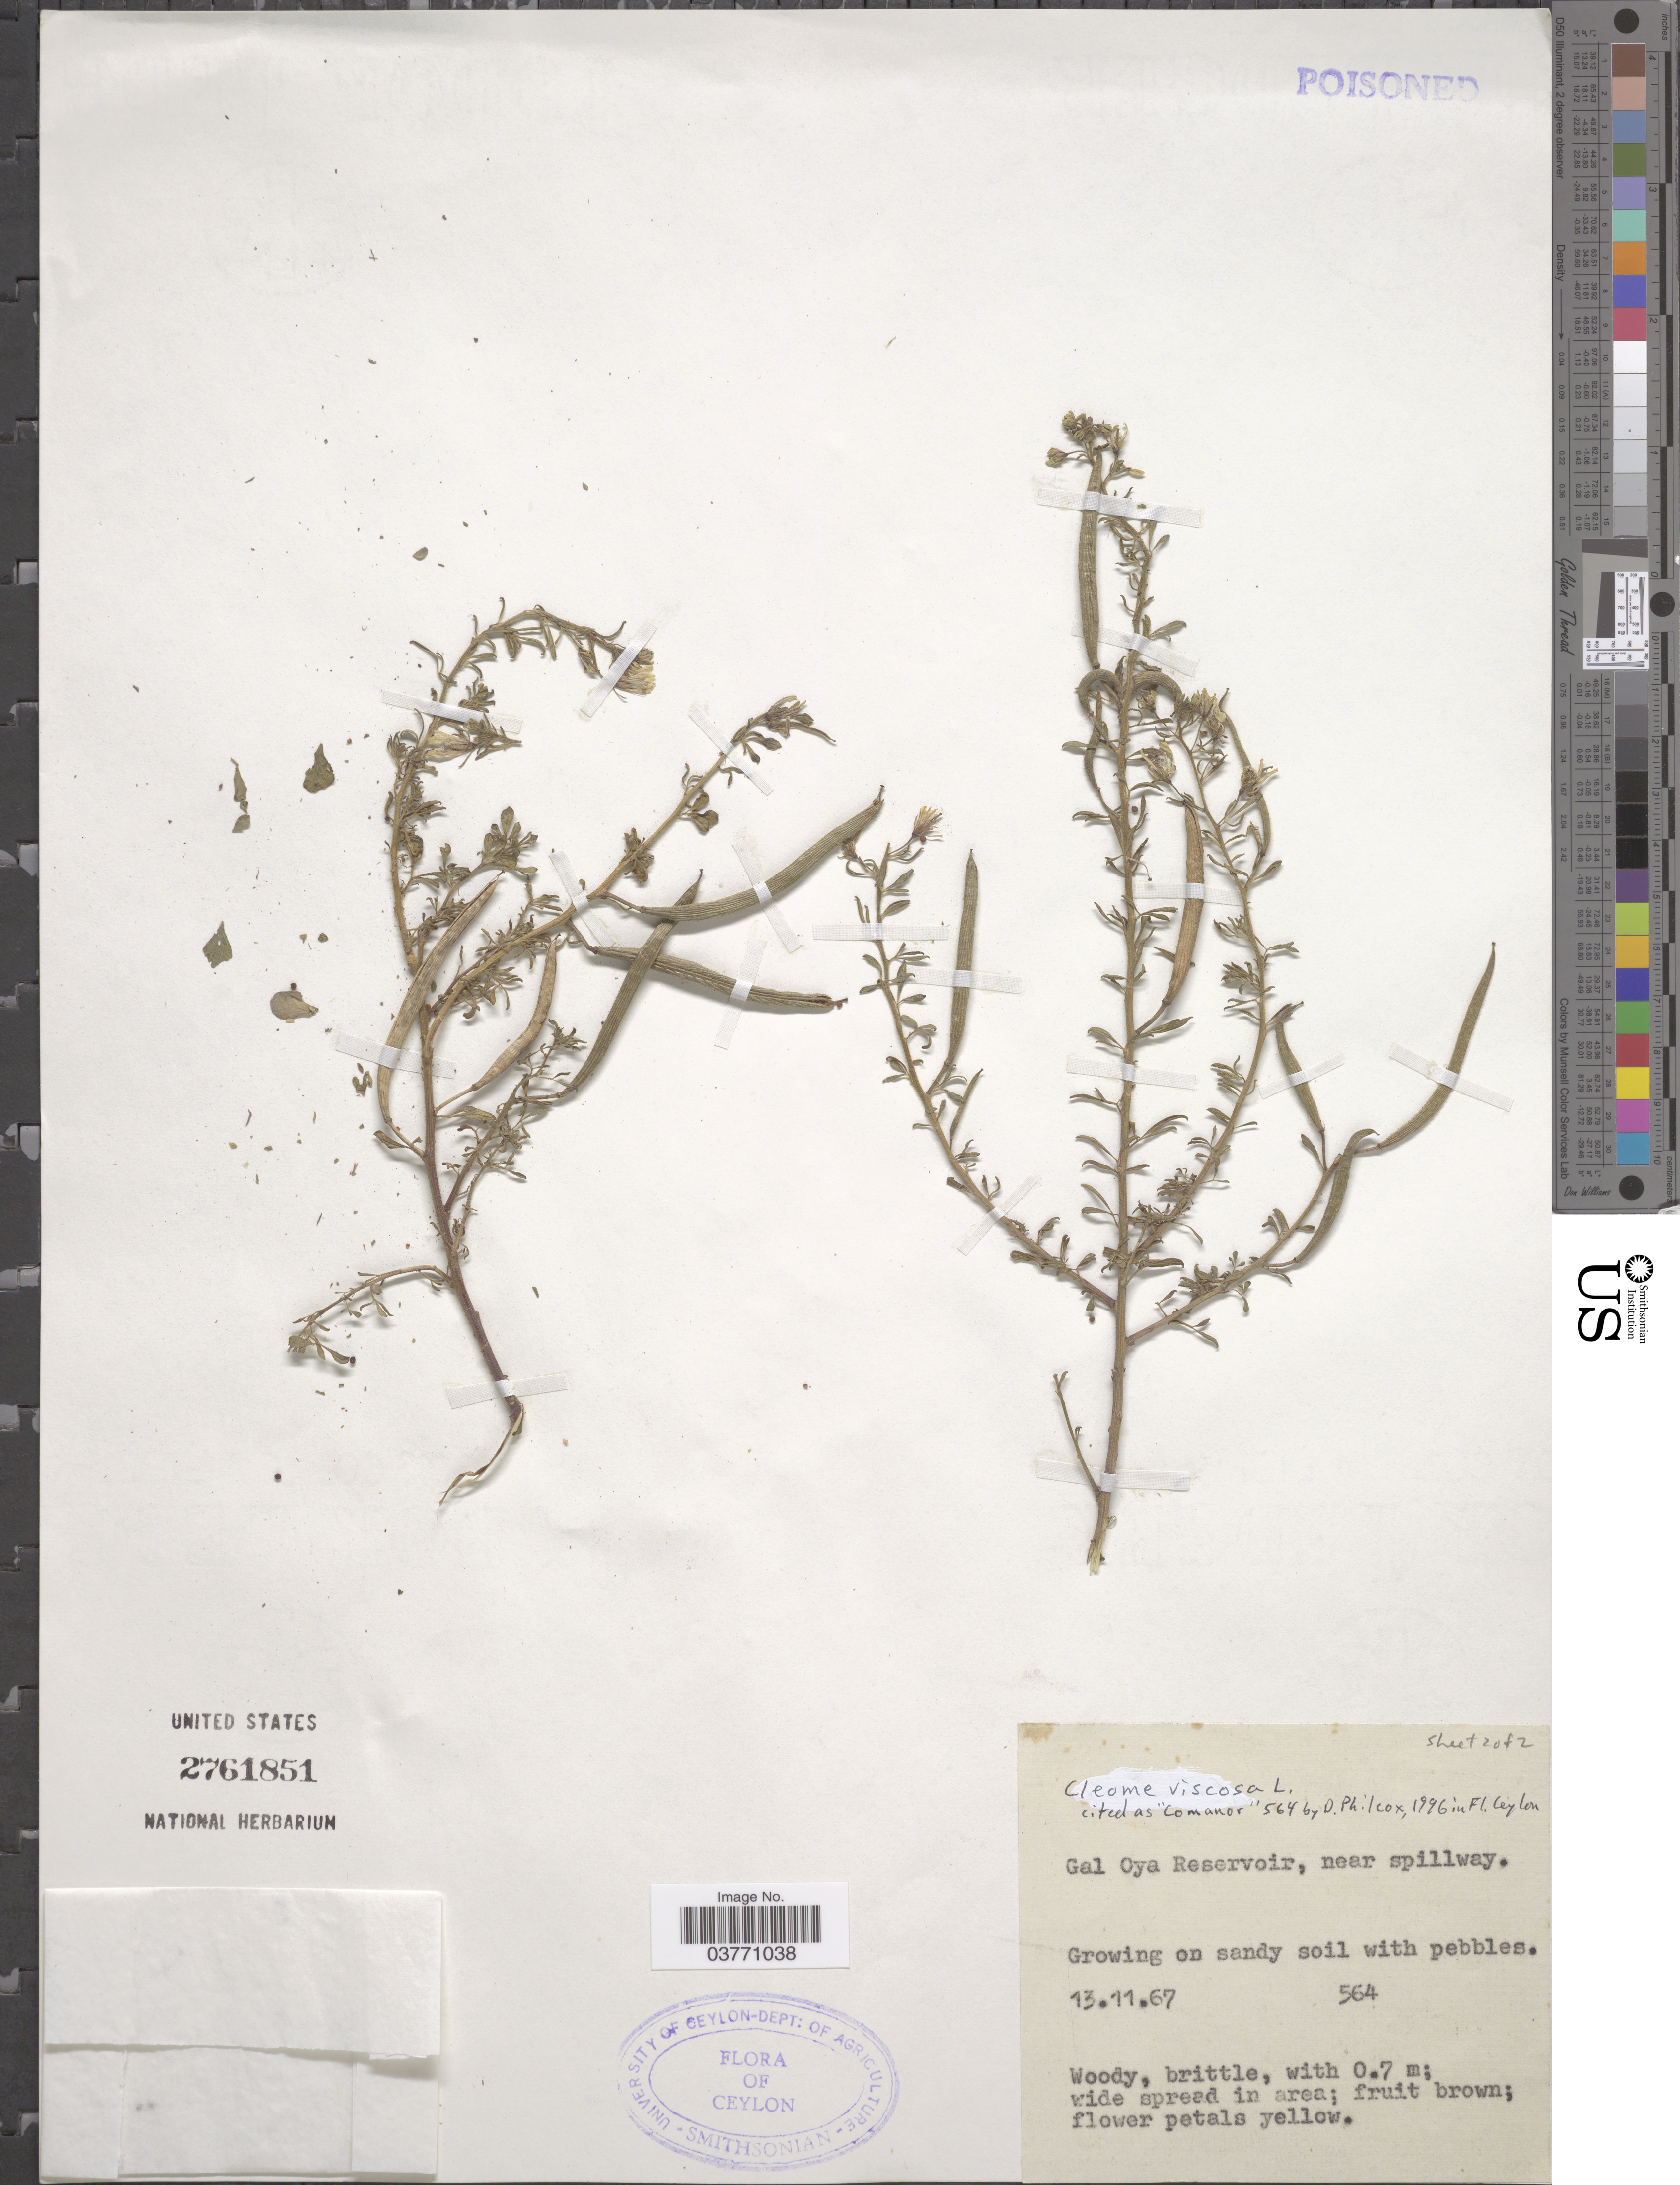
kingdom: Plantae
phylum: Tracheophyta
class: Magnoliopsida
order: Brassicales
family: Cleomaceae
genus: Arivela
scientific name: Arivela viscosa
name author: (L.) Raf.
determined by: Strong, M. T., (US), Smithsonian Institution - National Museum of Natural History (UNITED STATES)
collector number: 564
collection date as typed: Transcribed d/m/y: 13/11/67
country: Sri Lanka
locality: Ceylon. Gal Oya Reservoir, near spillway.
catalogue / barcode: US 2761851